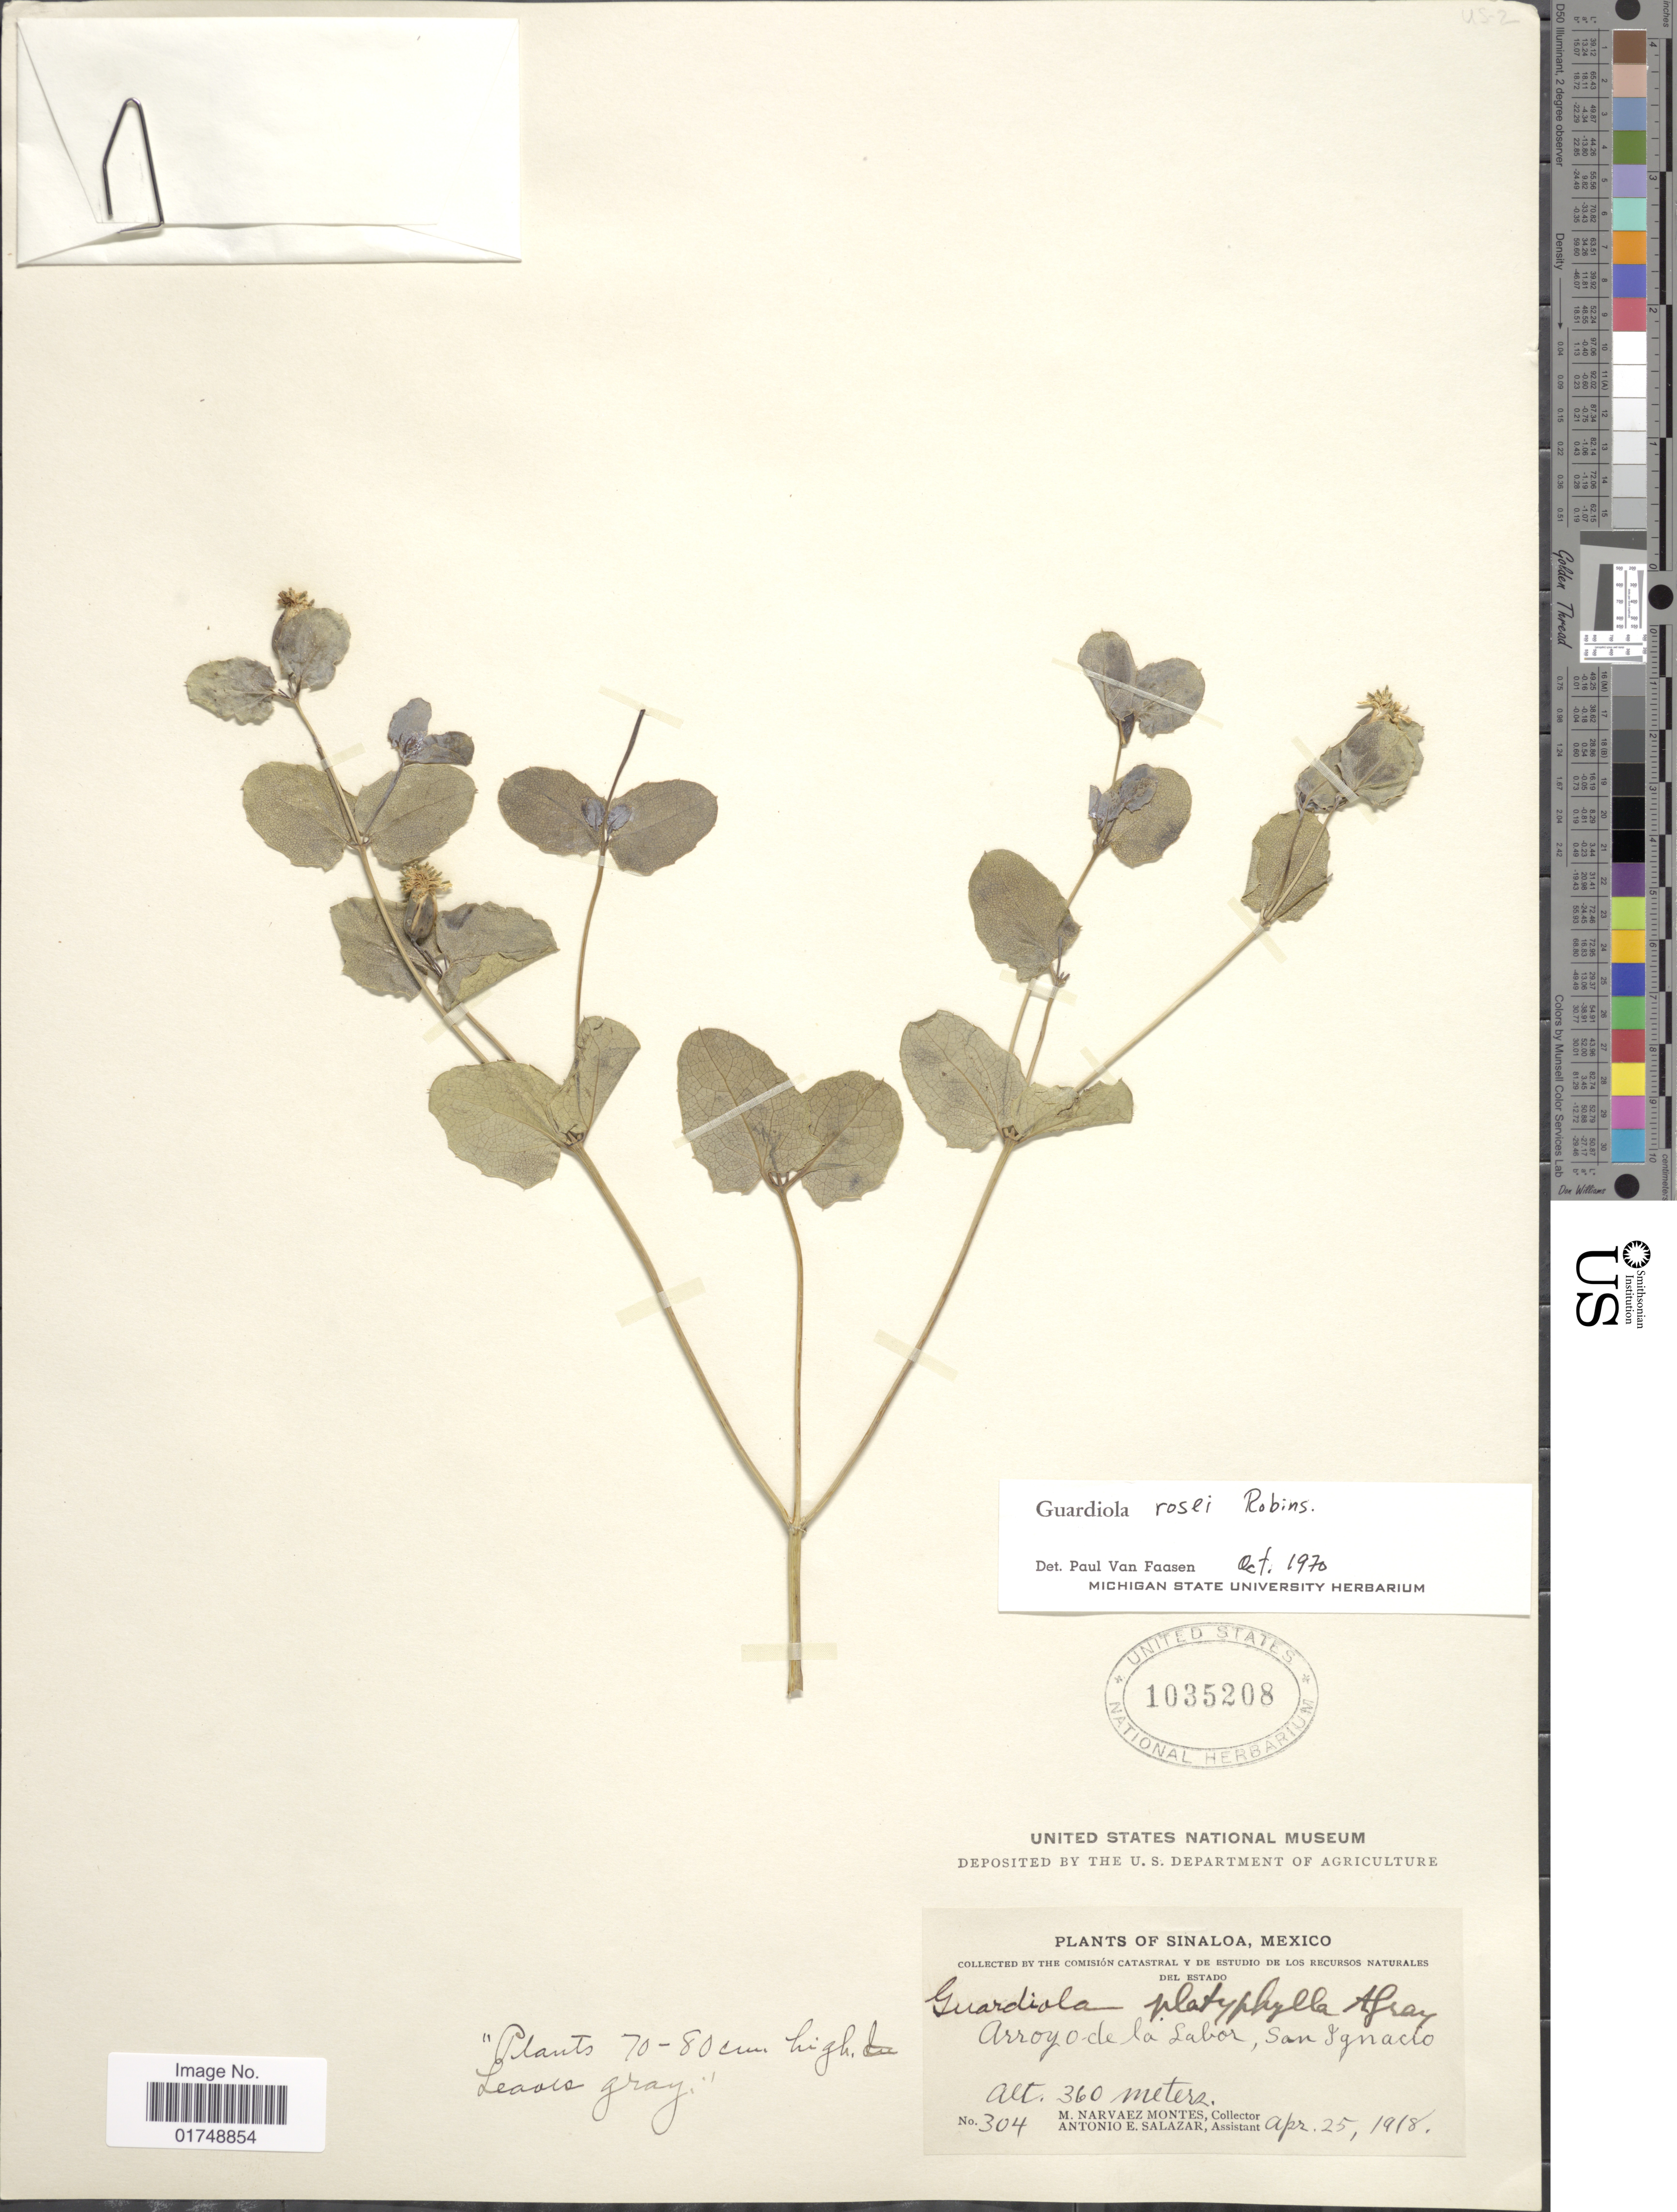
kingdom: Plantae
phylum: Tracheophyta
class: Magnoliopsida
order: Asterales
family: Asteraceae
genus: Guardiola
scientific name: Guardiola rosei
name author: B.L. Rob.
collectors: M. Narvaez-Montes & A. E. Salazar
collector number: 304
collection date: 1918-04-25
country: Mexico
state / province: Sinaloa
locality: Arroyo de la Sabor, San Ignacio.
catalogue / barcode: US 1035208